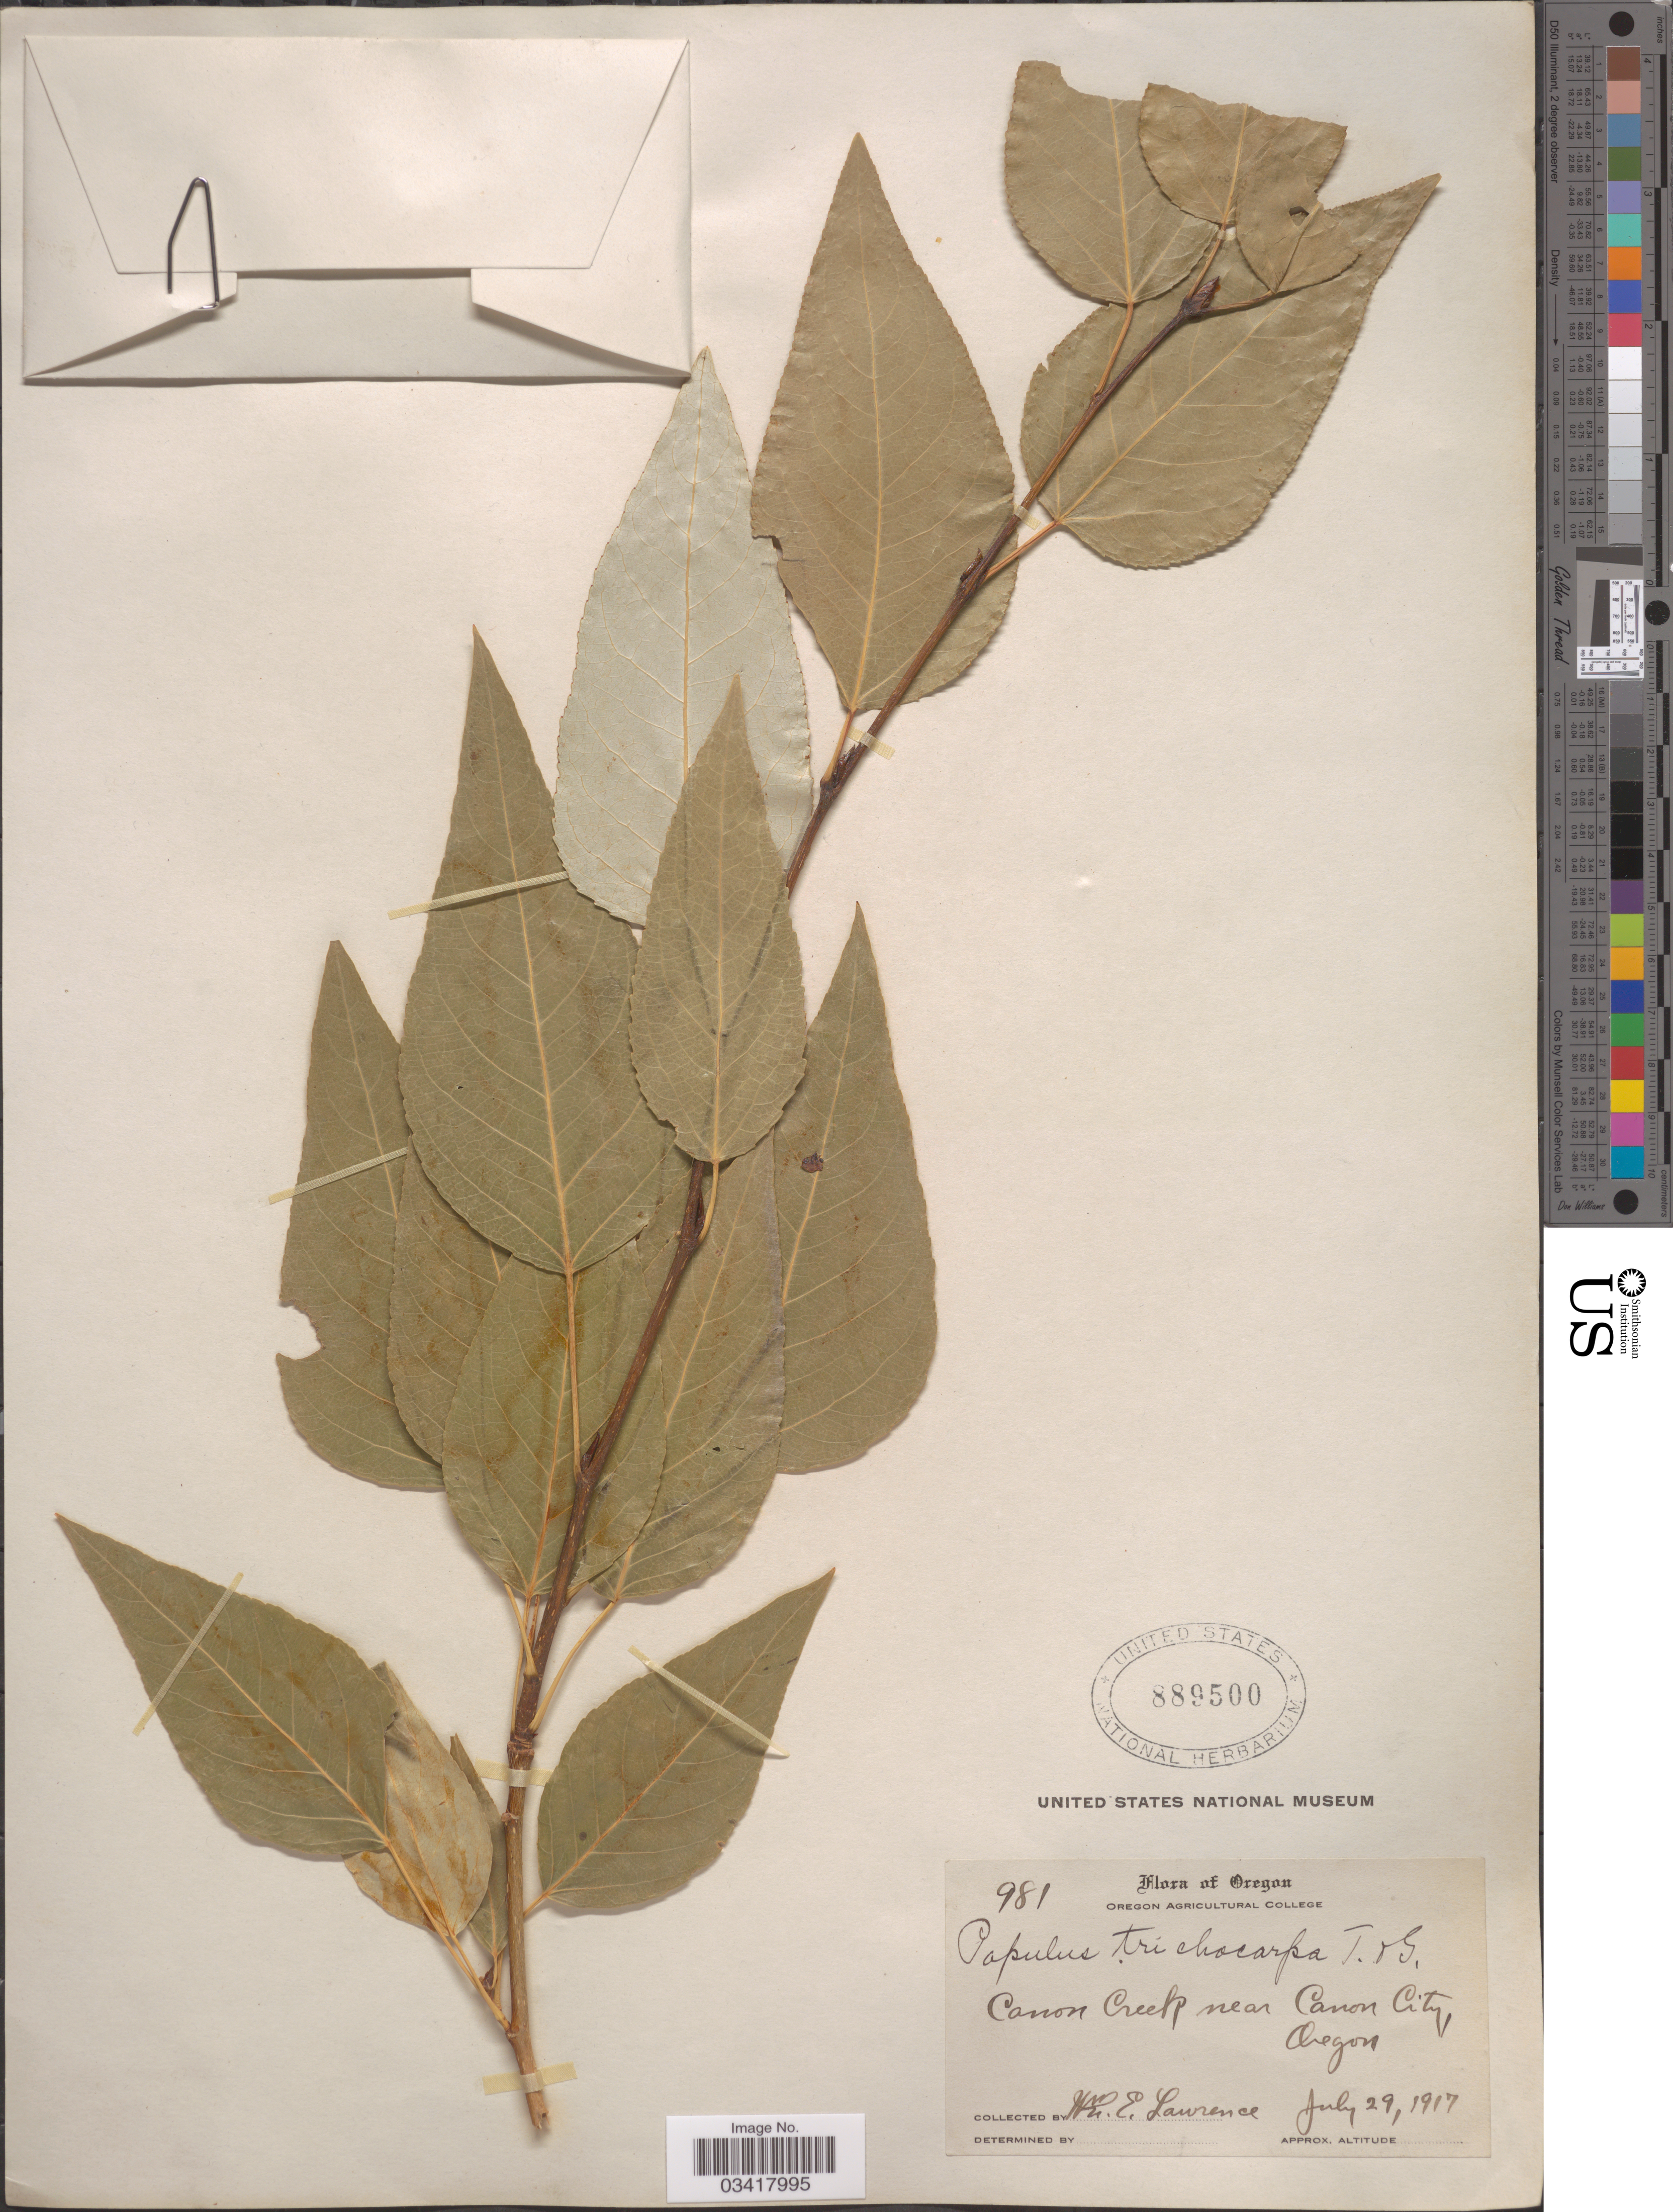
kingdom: Plantae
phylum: Tracheophyta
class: Magnoliopsida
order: Malpighiales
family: Salicaceae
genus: Populus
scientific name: Populus trichocarpa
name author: Torr. & A. Gray ex W. Hook.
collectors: W. Lawrence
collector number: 981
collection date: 1917-07-29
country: United States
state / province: Oregon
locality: Canon Creek near Canon City.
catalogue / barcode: US 889500